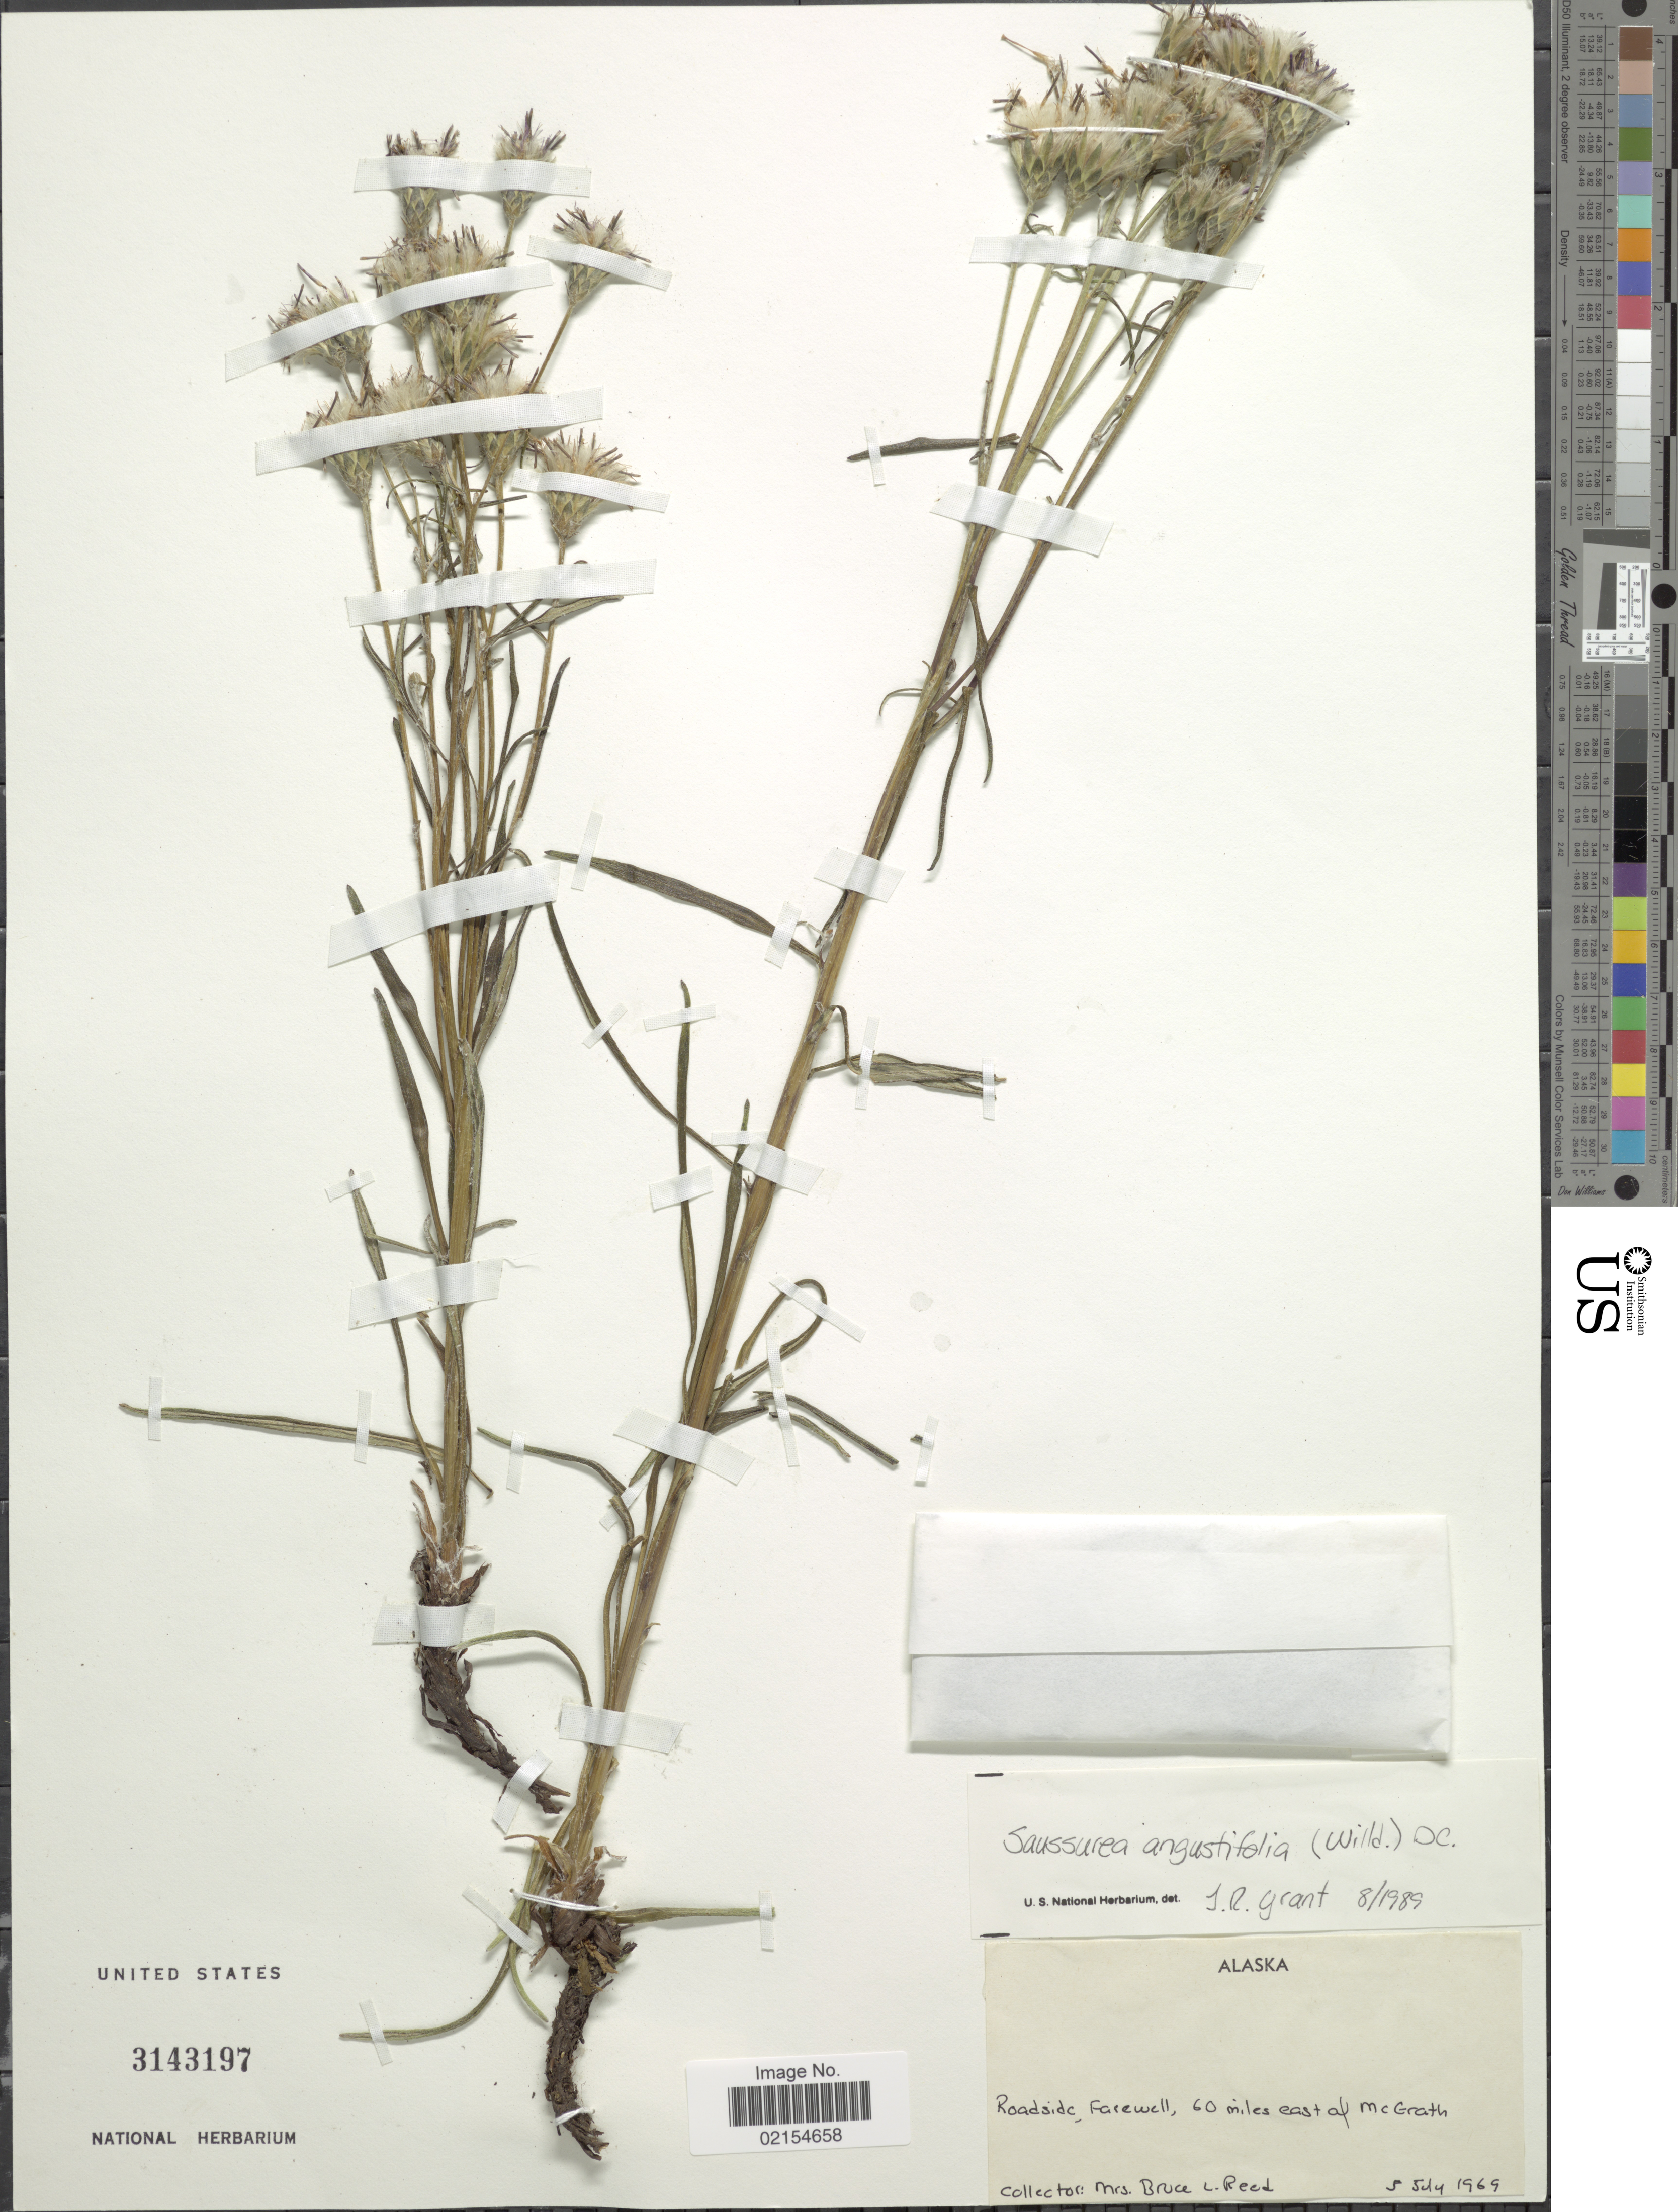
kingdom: Plantae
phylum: Tracheophyta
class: Magnoliopsida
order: Asterales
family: Asteraceae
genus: Saussurea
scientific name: Saussurea angustifolia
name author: (L.) DC.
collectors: B. Reed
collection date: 1969-07-05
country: United States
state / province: Alaska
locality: Roadside, Farewell, 60 mile east of McGrath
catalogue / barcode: US 3143197